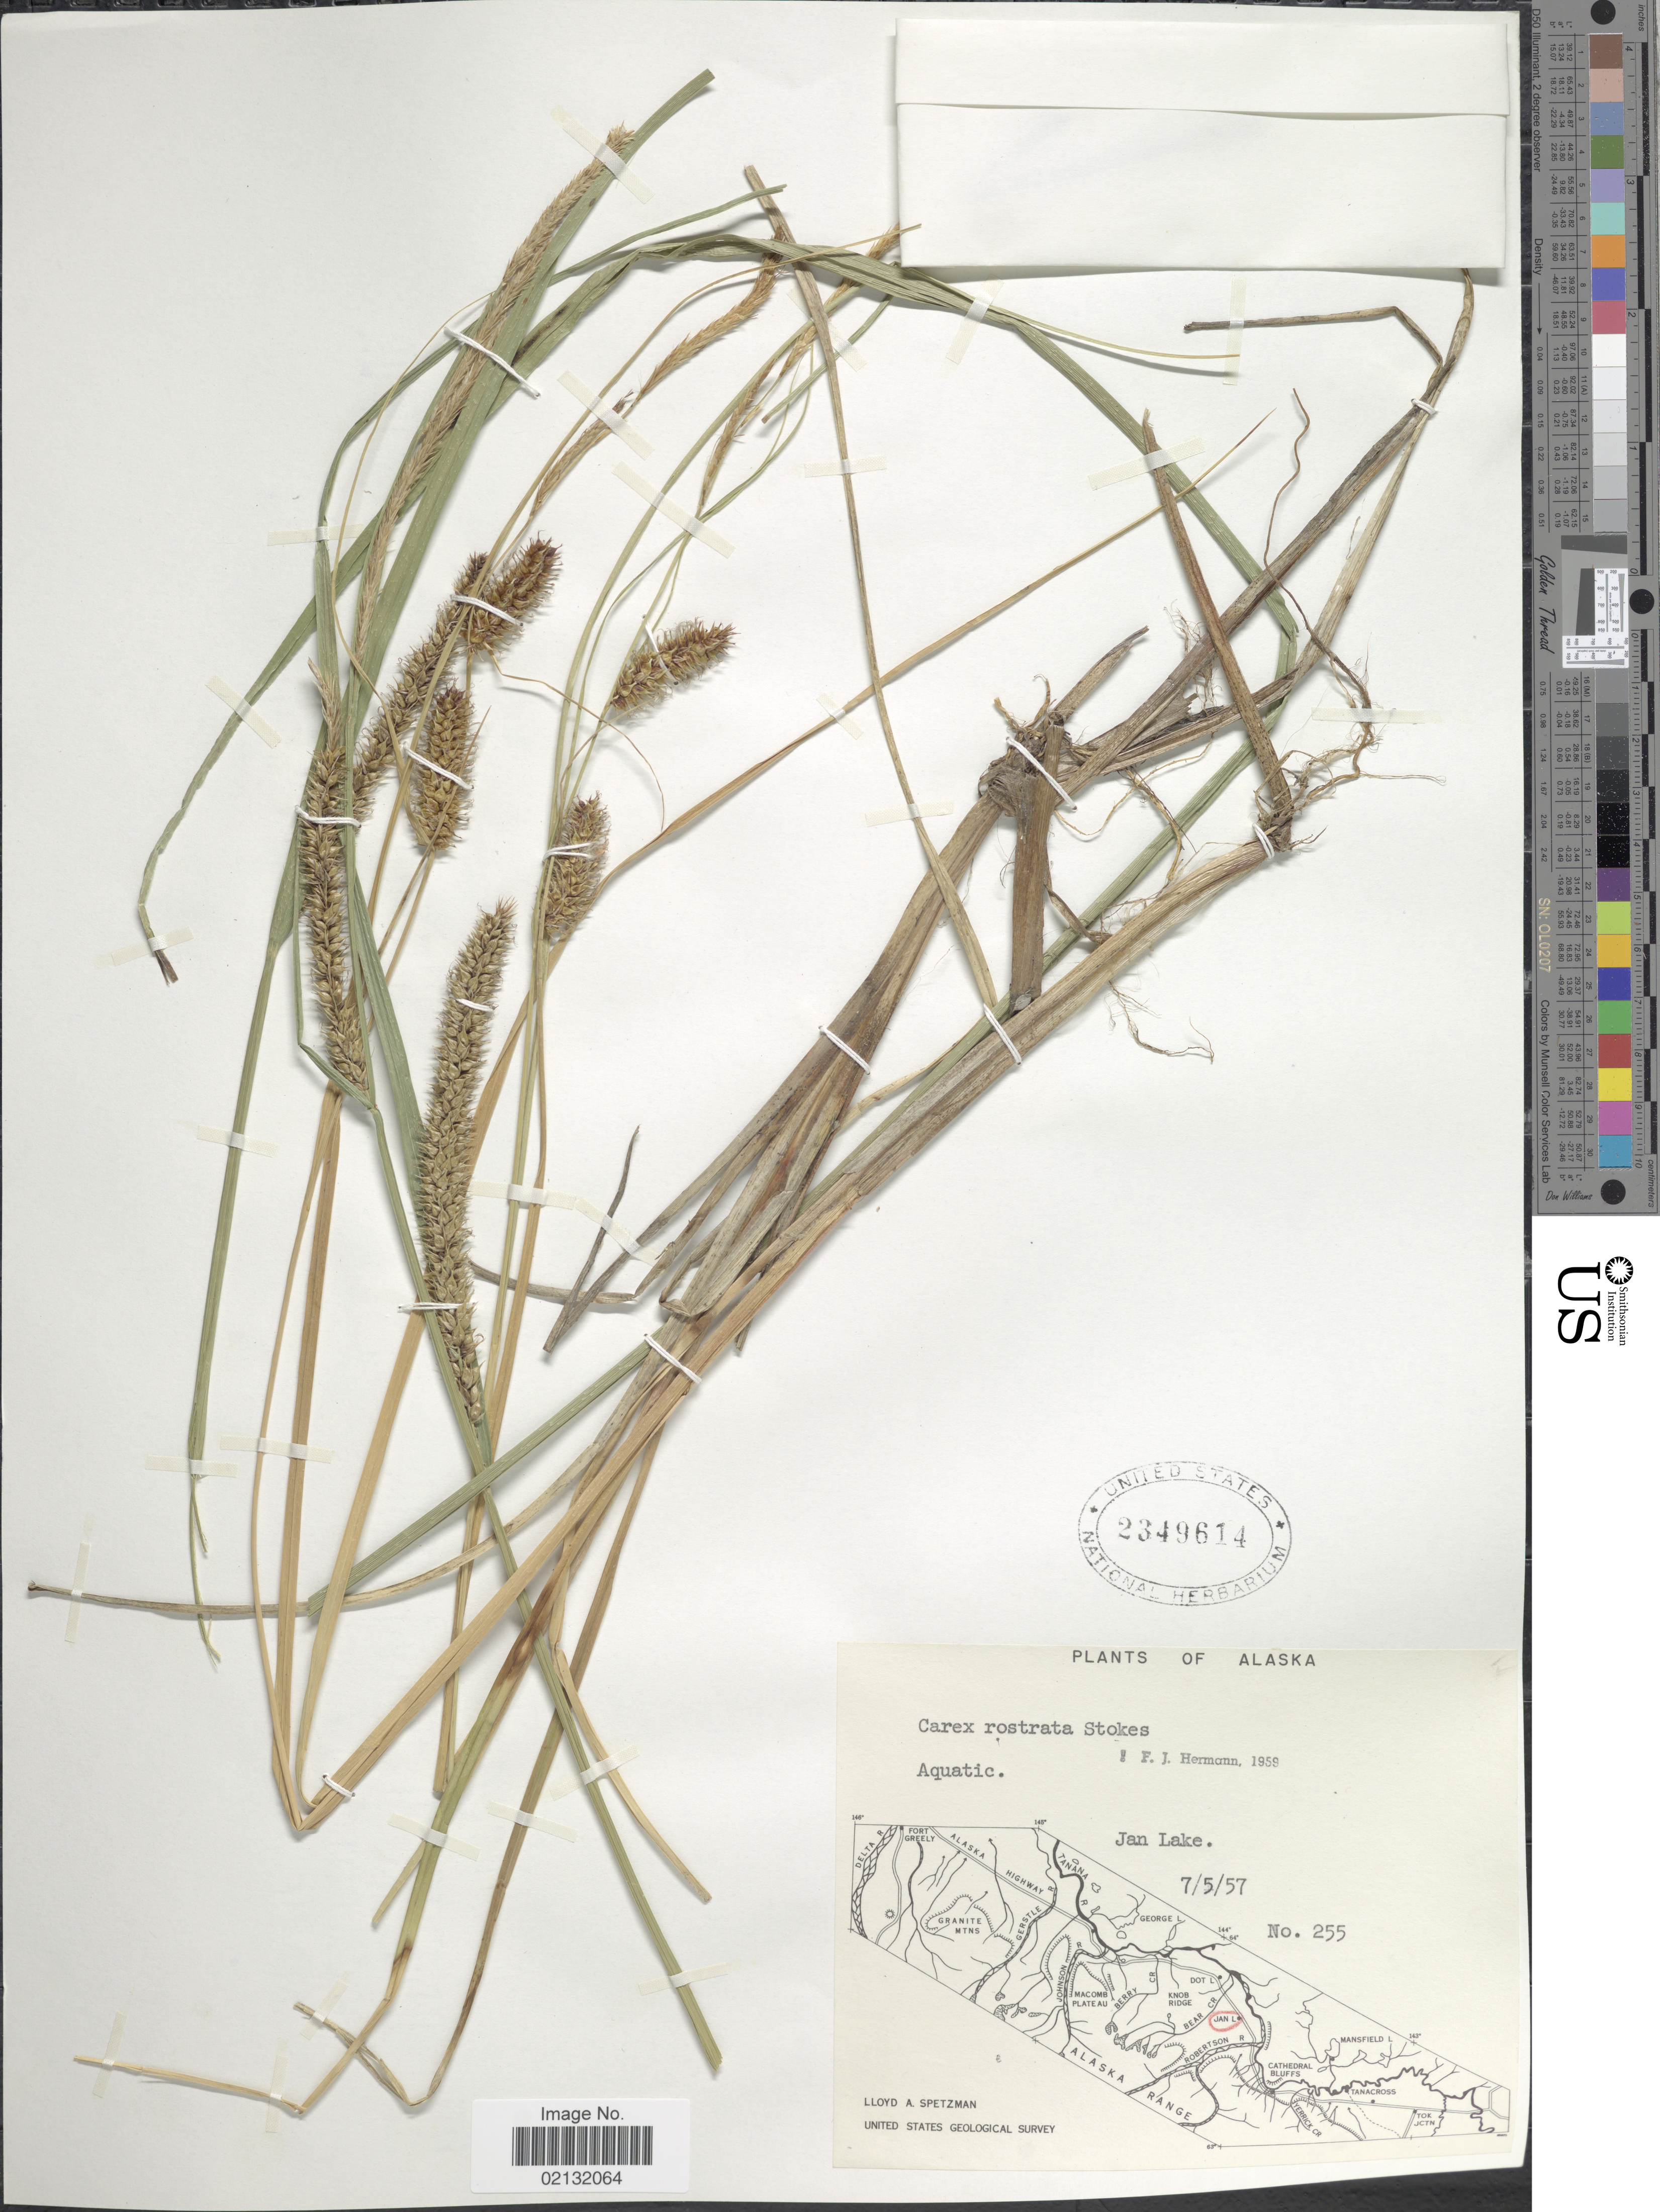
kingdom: Plantae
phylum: Tracheophyta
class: Liliopsida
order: Poales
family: Cyperaceae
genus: Carex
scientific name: Carex rostrata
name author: Stokes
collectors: L. Spetzman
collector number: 255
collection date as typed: Transcribed d/m/y: 5/7/57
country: United States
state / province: Alaska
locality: Aquatic, Jan Lake.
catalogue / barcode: US 2349614